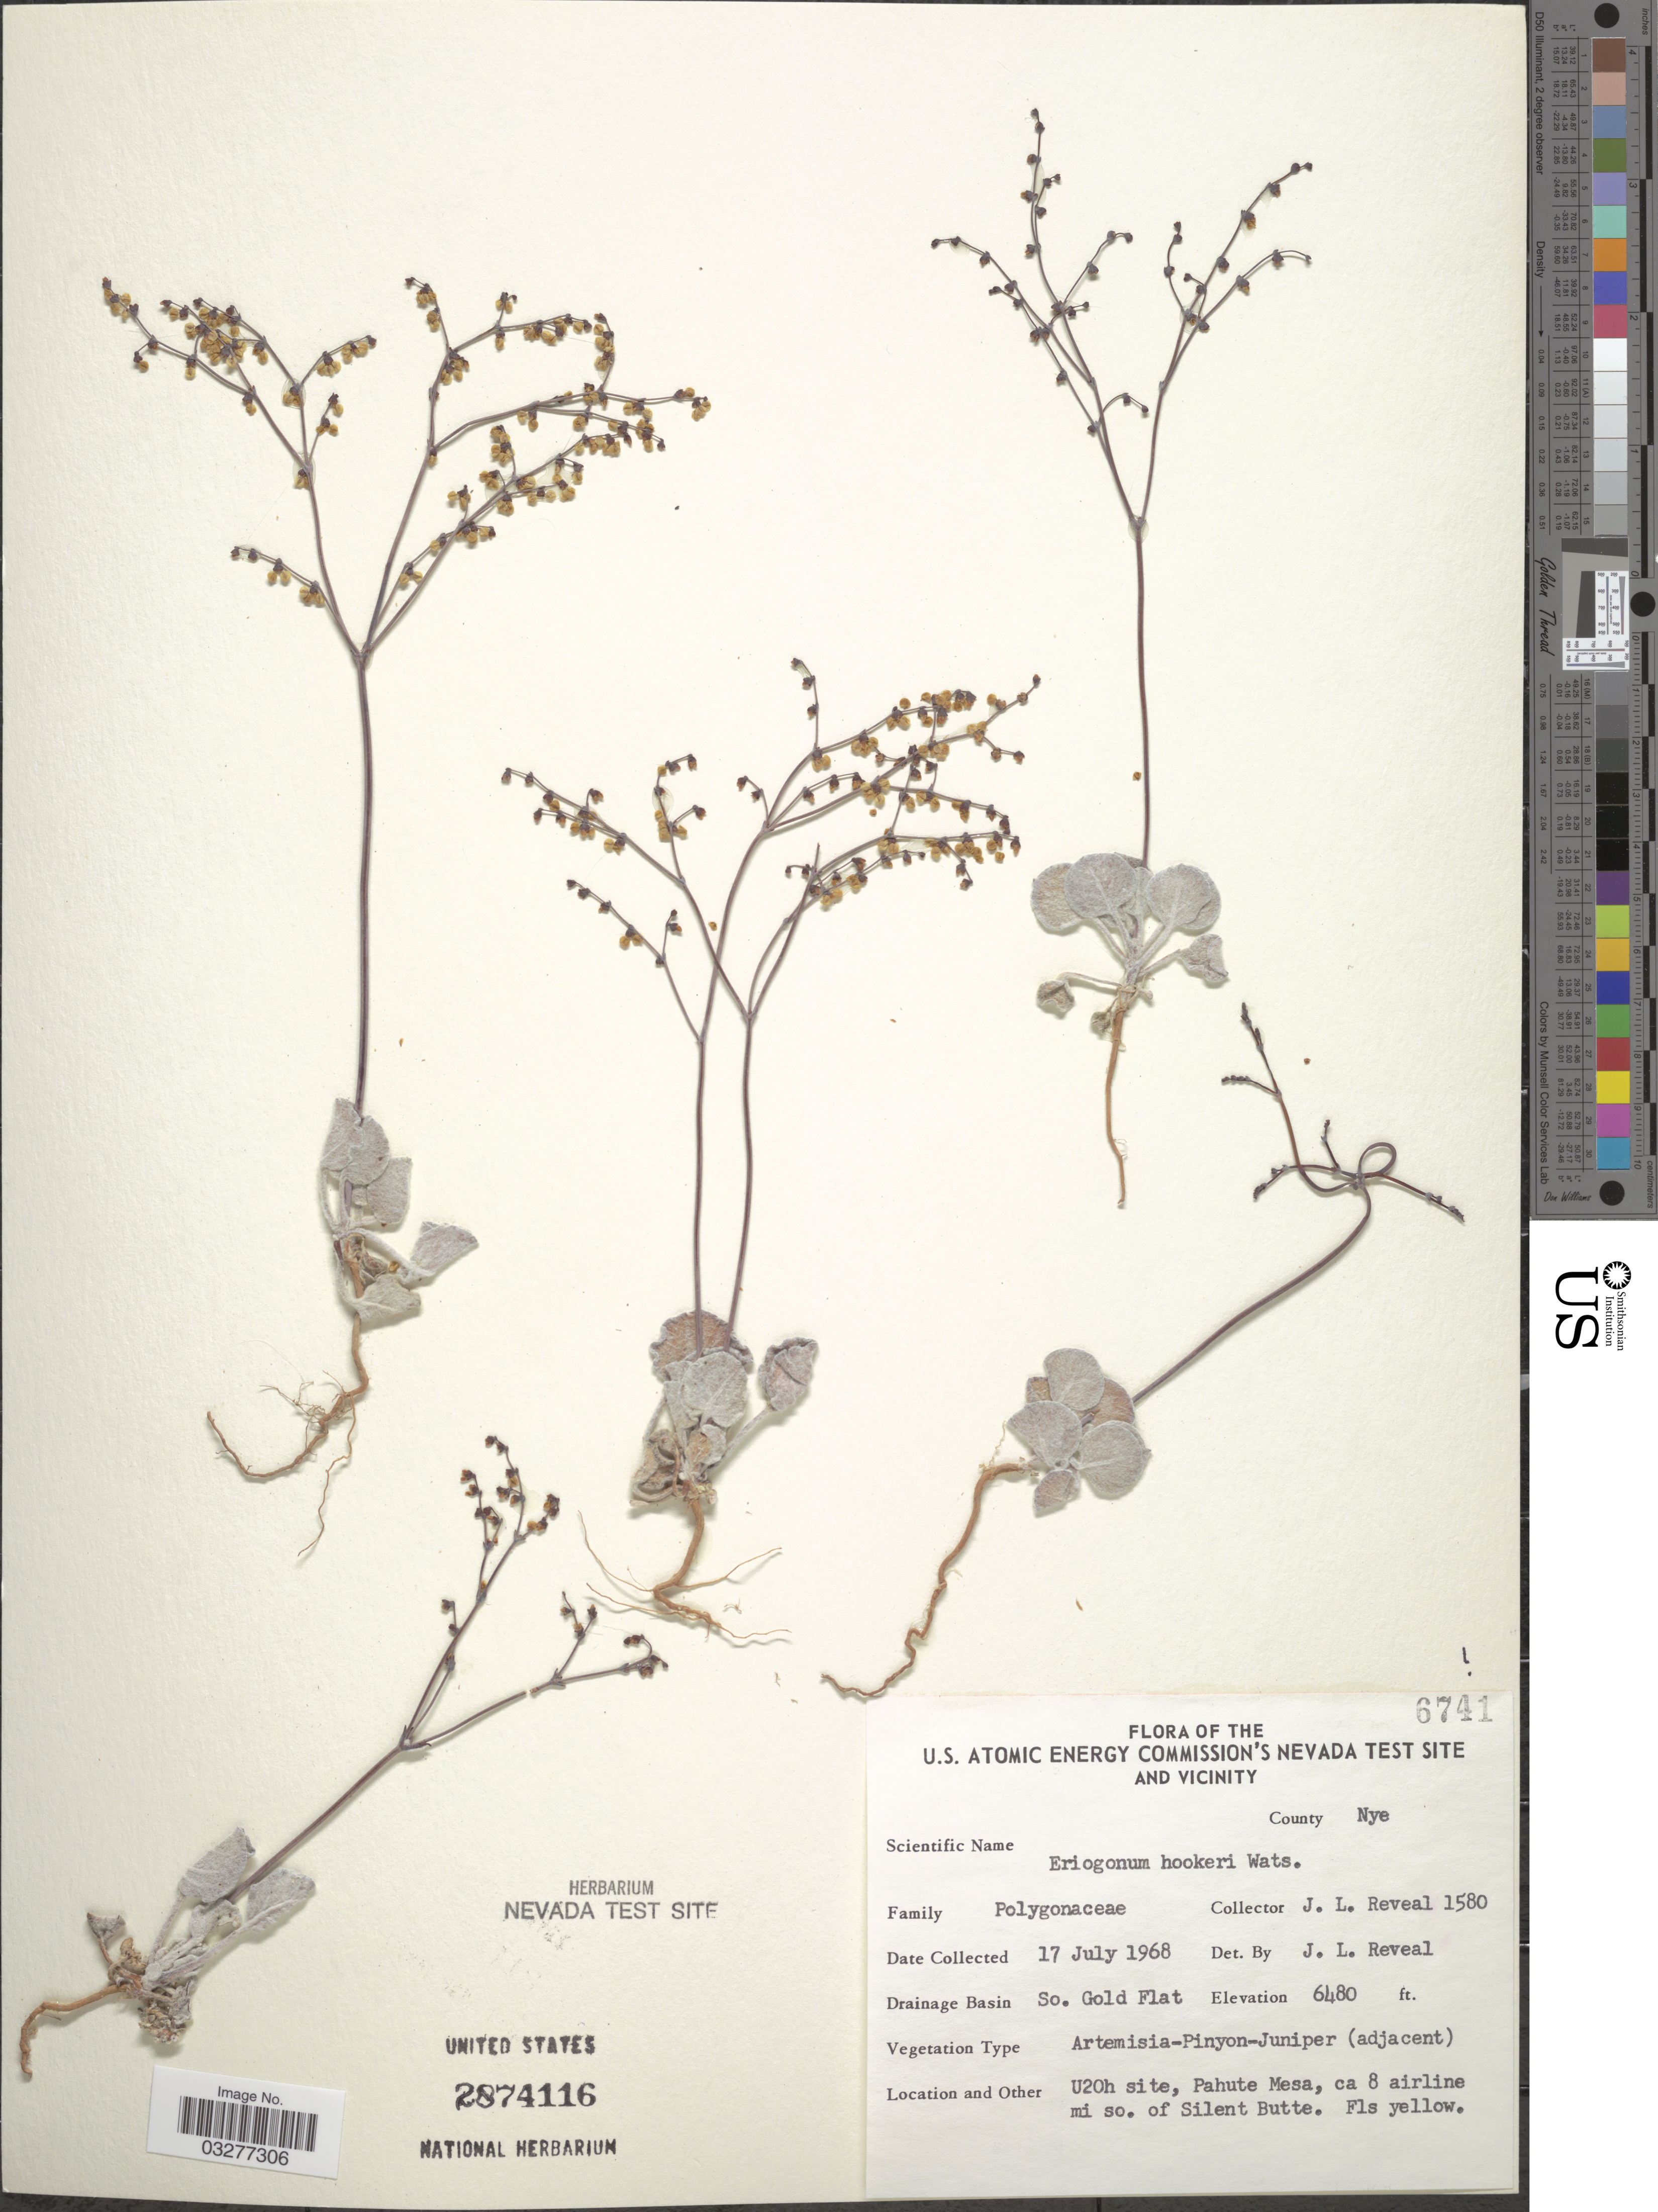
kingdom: Plantae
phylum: Tracheophyta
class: Magnoliopsida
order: Caryophyllales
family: Polygonaceae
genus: Eriogonum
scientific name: Eriogonum hookeri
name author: S. Watson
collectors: J. L. Reveal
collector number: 1580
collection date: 1968-07-17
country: United States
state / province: Nevada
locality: U. S. Atomic Energy Commission's Nevada Test Site and Vicinity. County Nye. Drainage Basin So. Gold Flat. U20h site, Pahute Mesa, ca 8 airline mi so. of Silent Butte.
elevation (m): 1975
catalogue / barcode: US 2874116